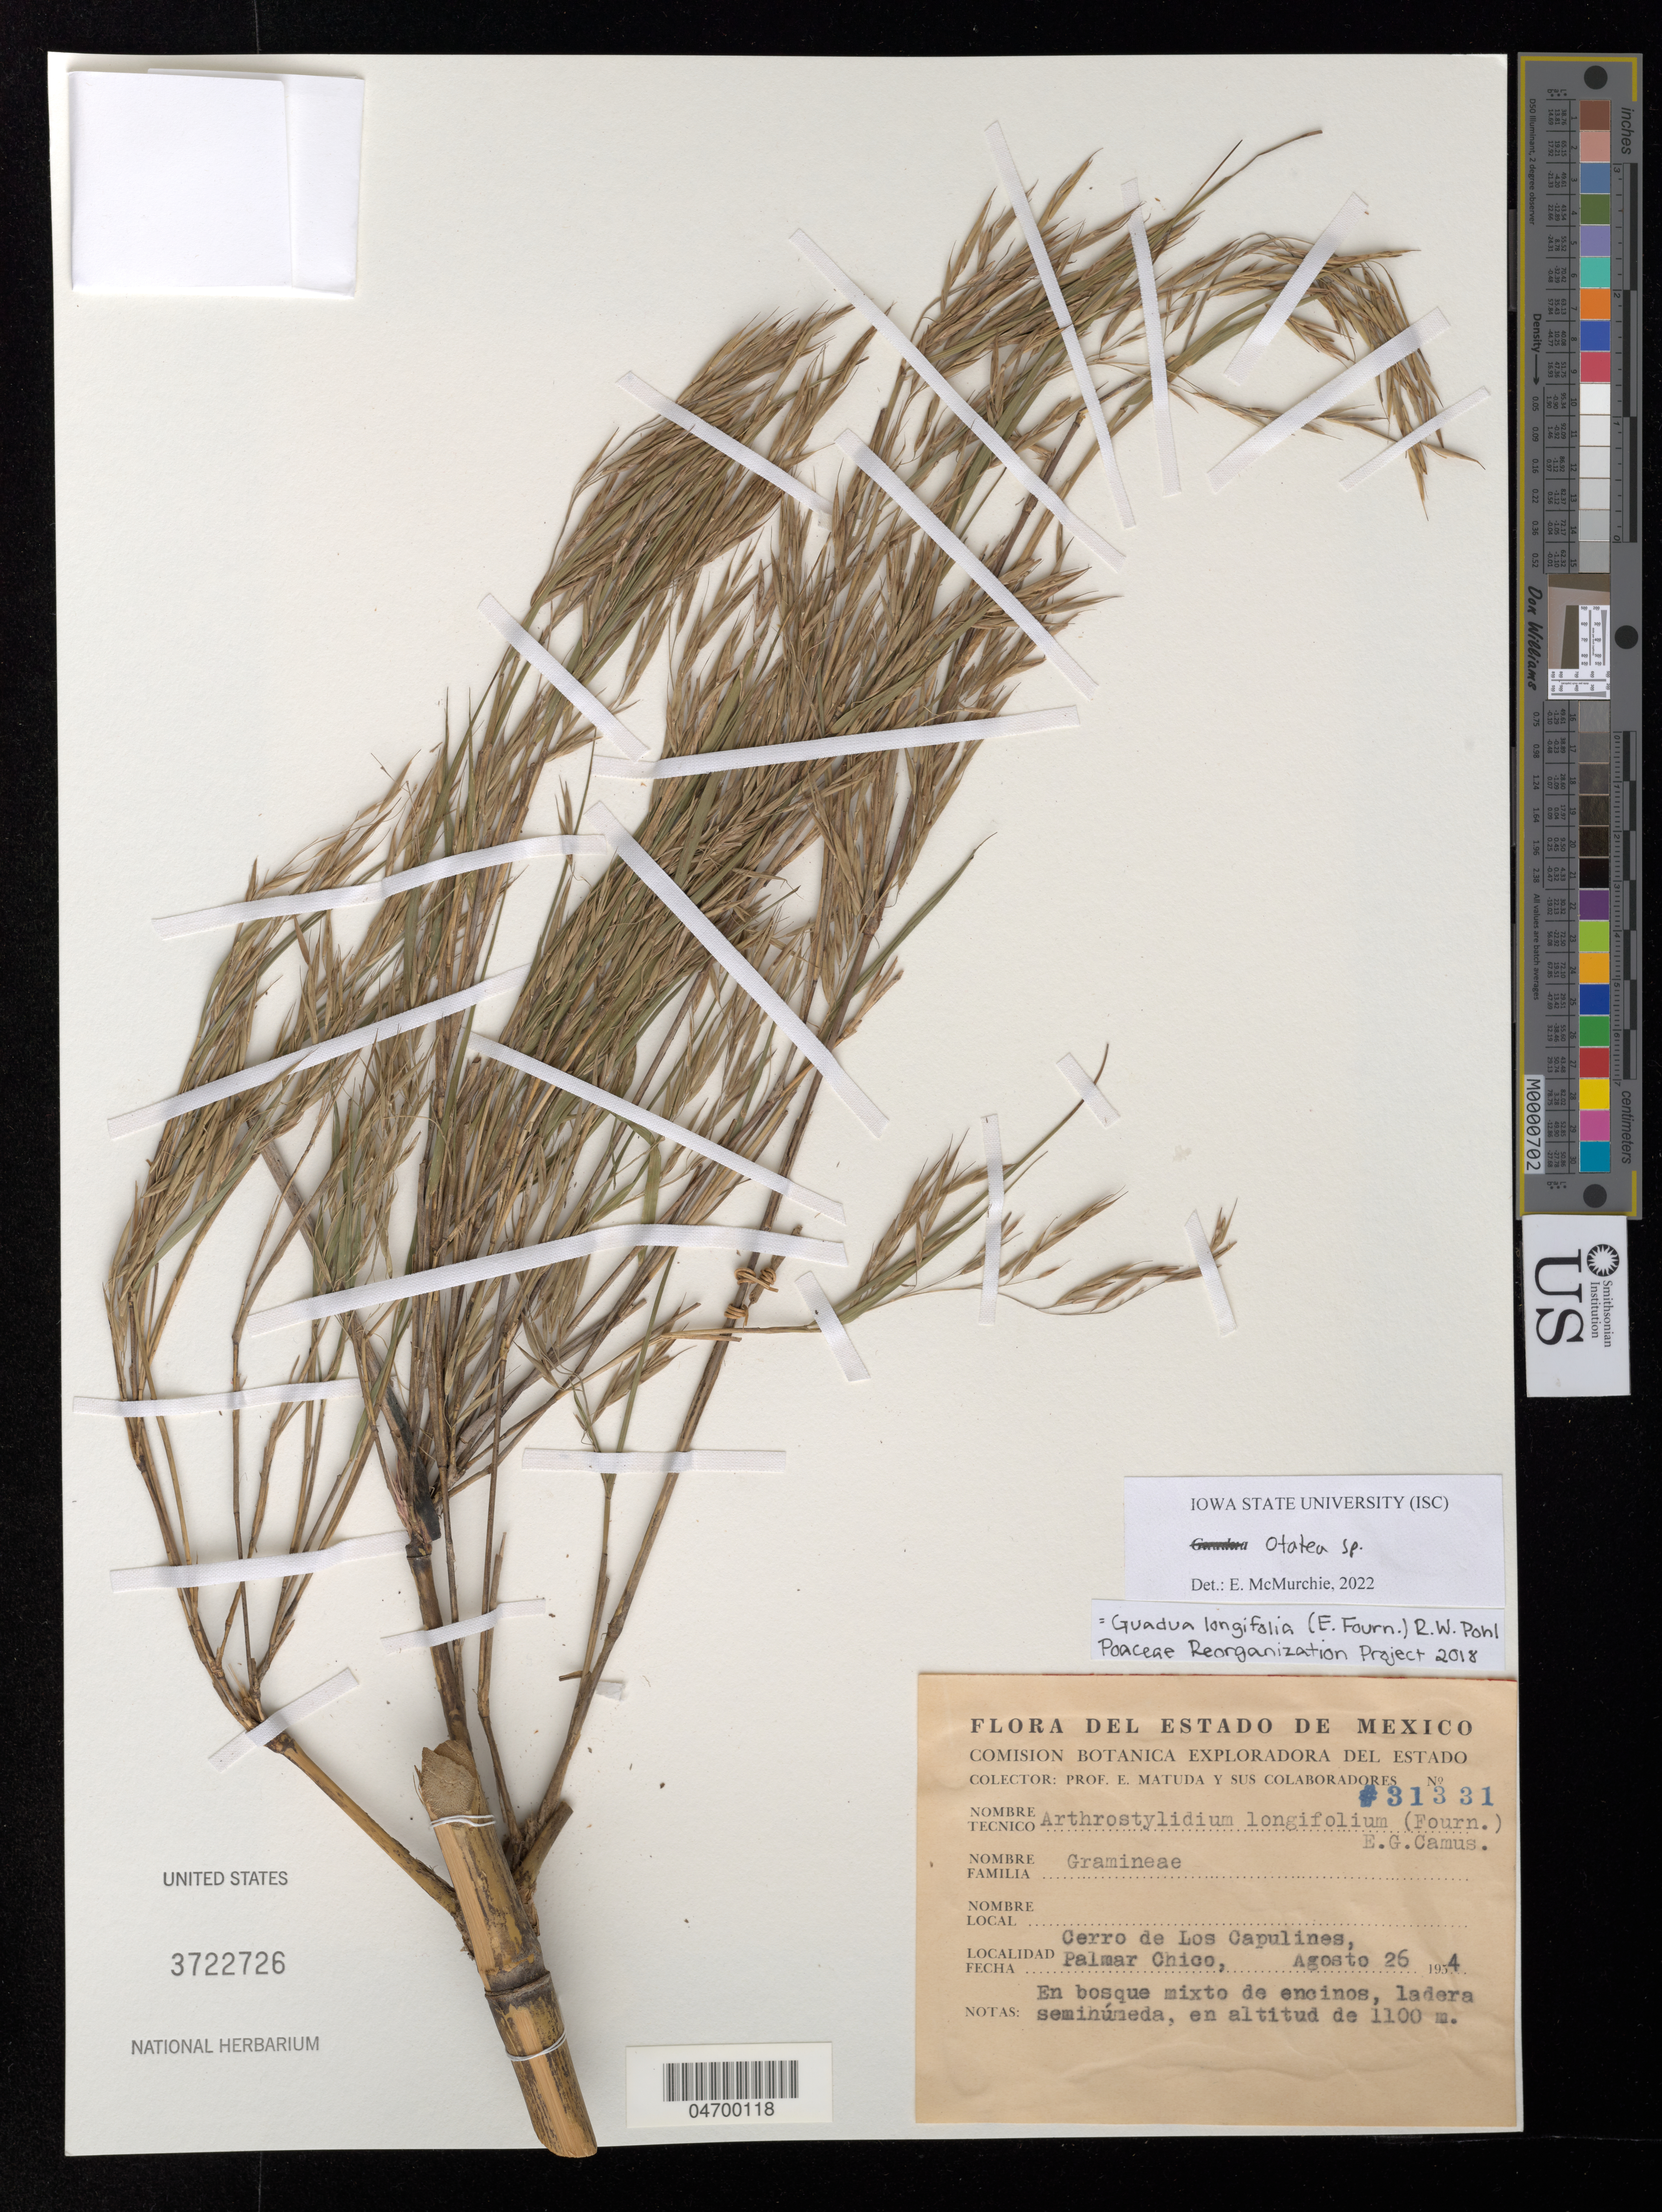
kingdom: Plantae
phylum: Tracheophyta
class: Liliopsida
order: Poales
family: Poaceae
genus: Otatea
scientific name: Otatea sp.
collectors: E. Matuda & Sus Colaboradores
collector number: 31331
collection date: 1954-08-26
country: Mexico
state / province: México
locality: Cerro de Los Capulines, Palmar Chico.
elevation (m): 1100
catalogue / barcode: US 3722726